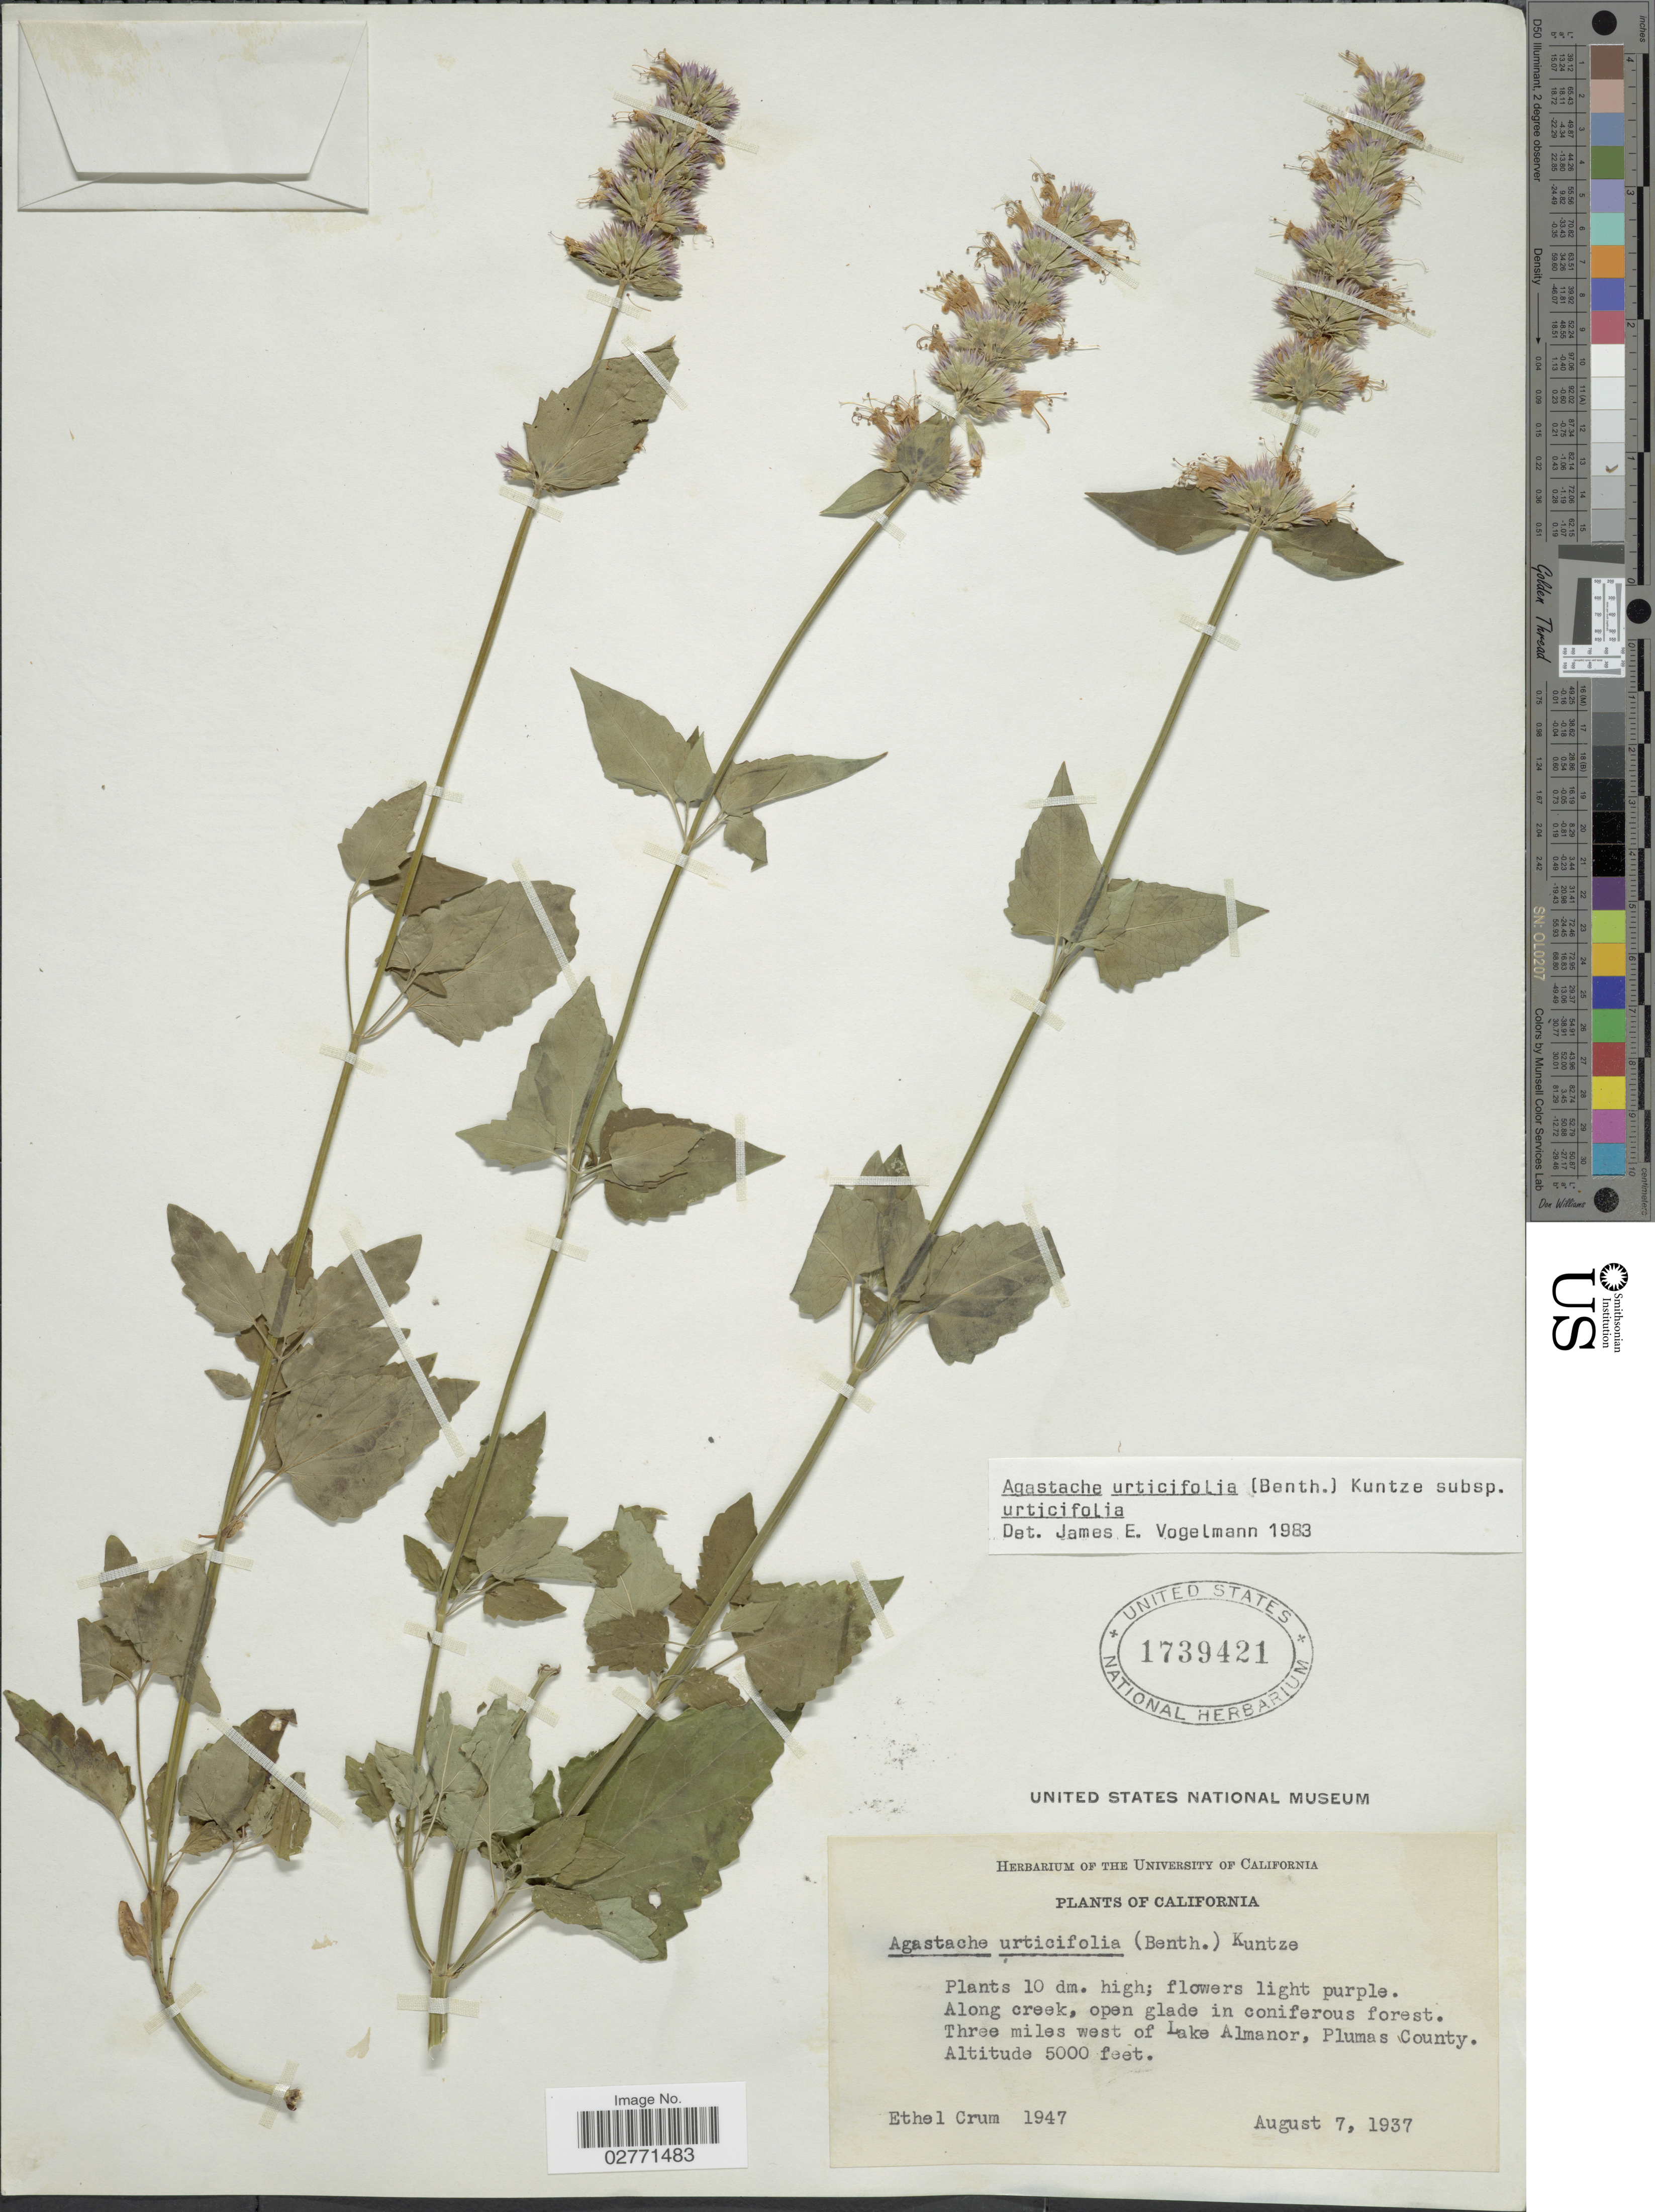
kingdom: Plantae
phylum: Tracheophyta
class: Magnoliopsida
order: Lamiales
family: Lamiaceae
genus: Agastache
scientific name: Agastache urticifolia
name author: (Benth.) Kuntze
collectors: E. Crum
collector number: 1947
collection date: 1937-08-07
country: United States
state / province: California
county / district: Plumas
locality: Along creek, open glade in coniferous forest. Three miles west of Lake Almanor, Plumas County.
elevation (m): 1524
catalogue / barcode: US 1739421